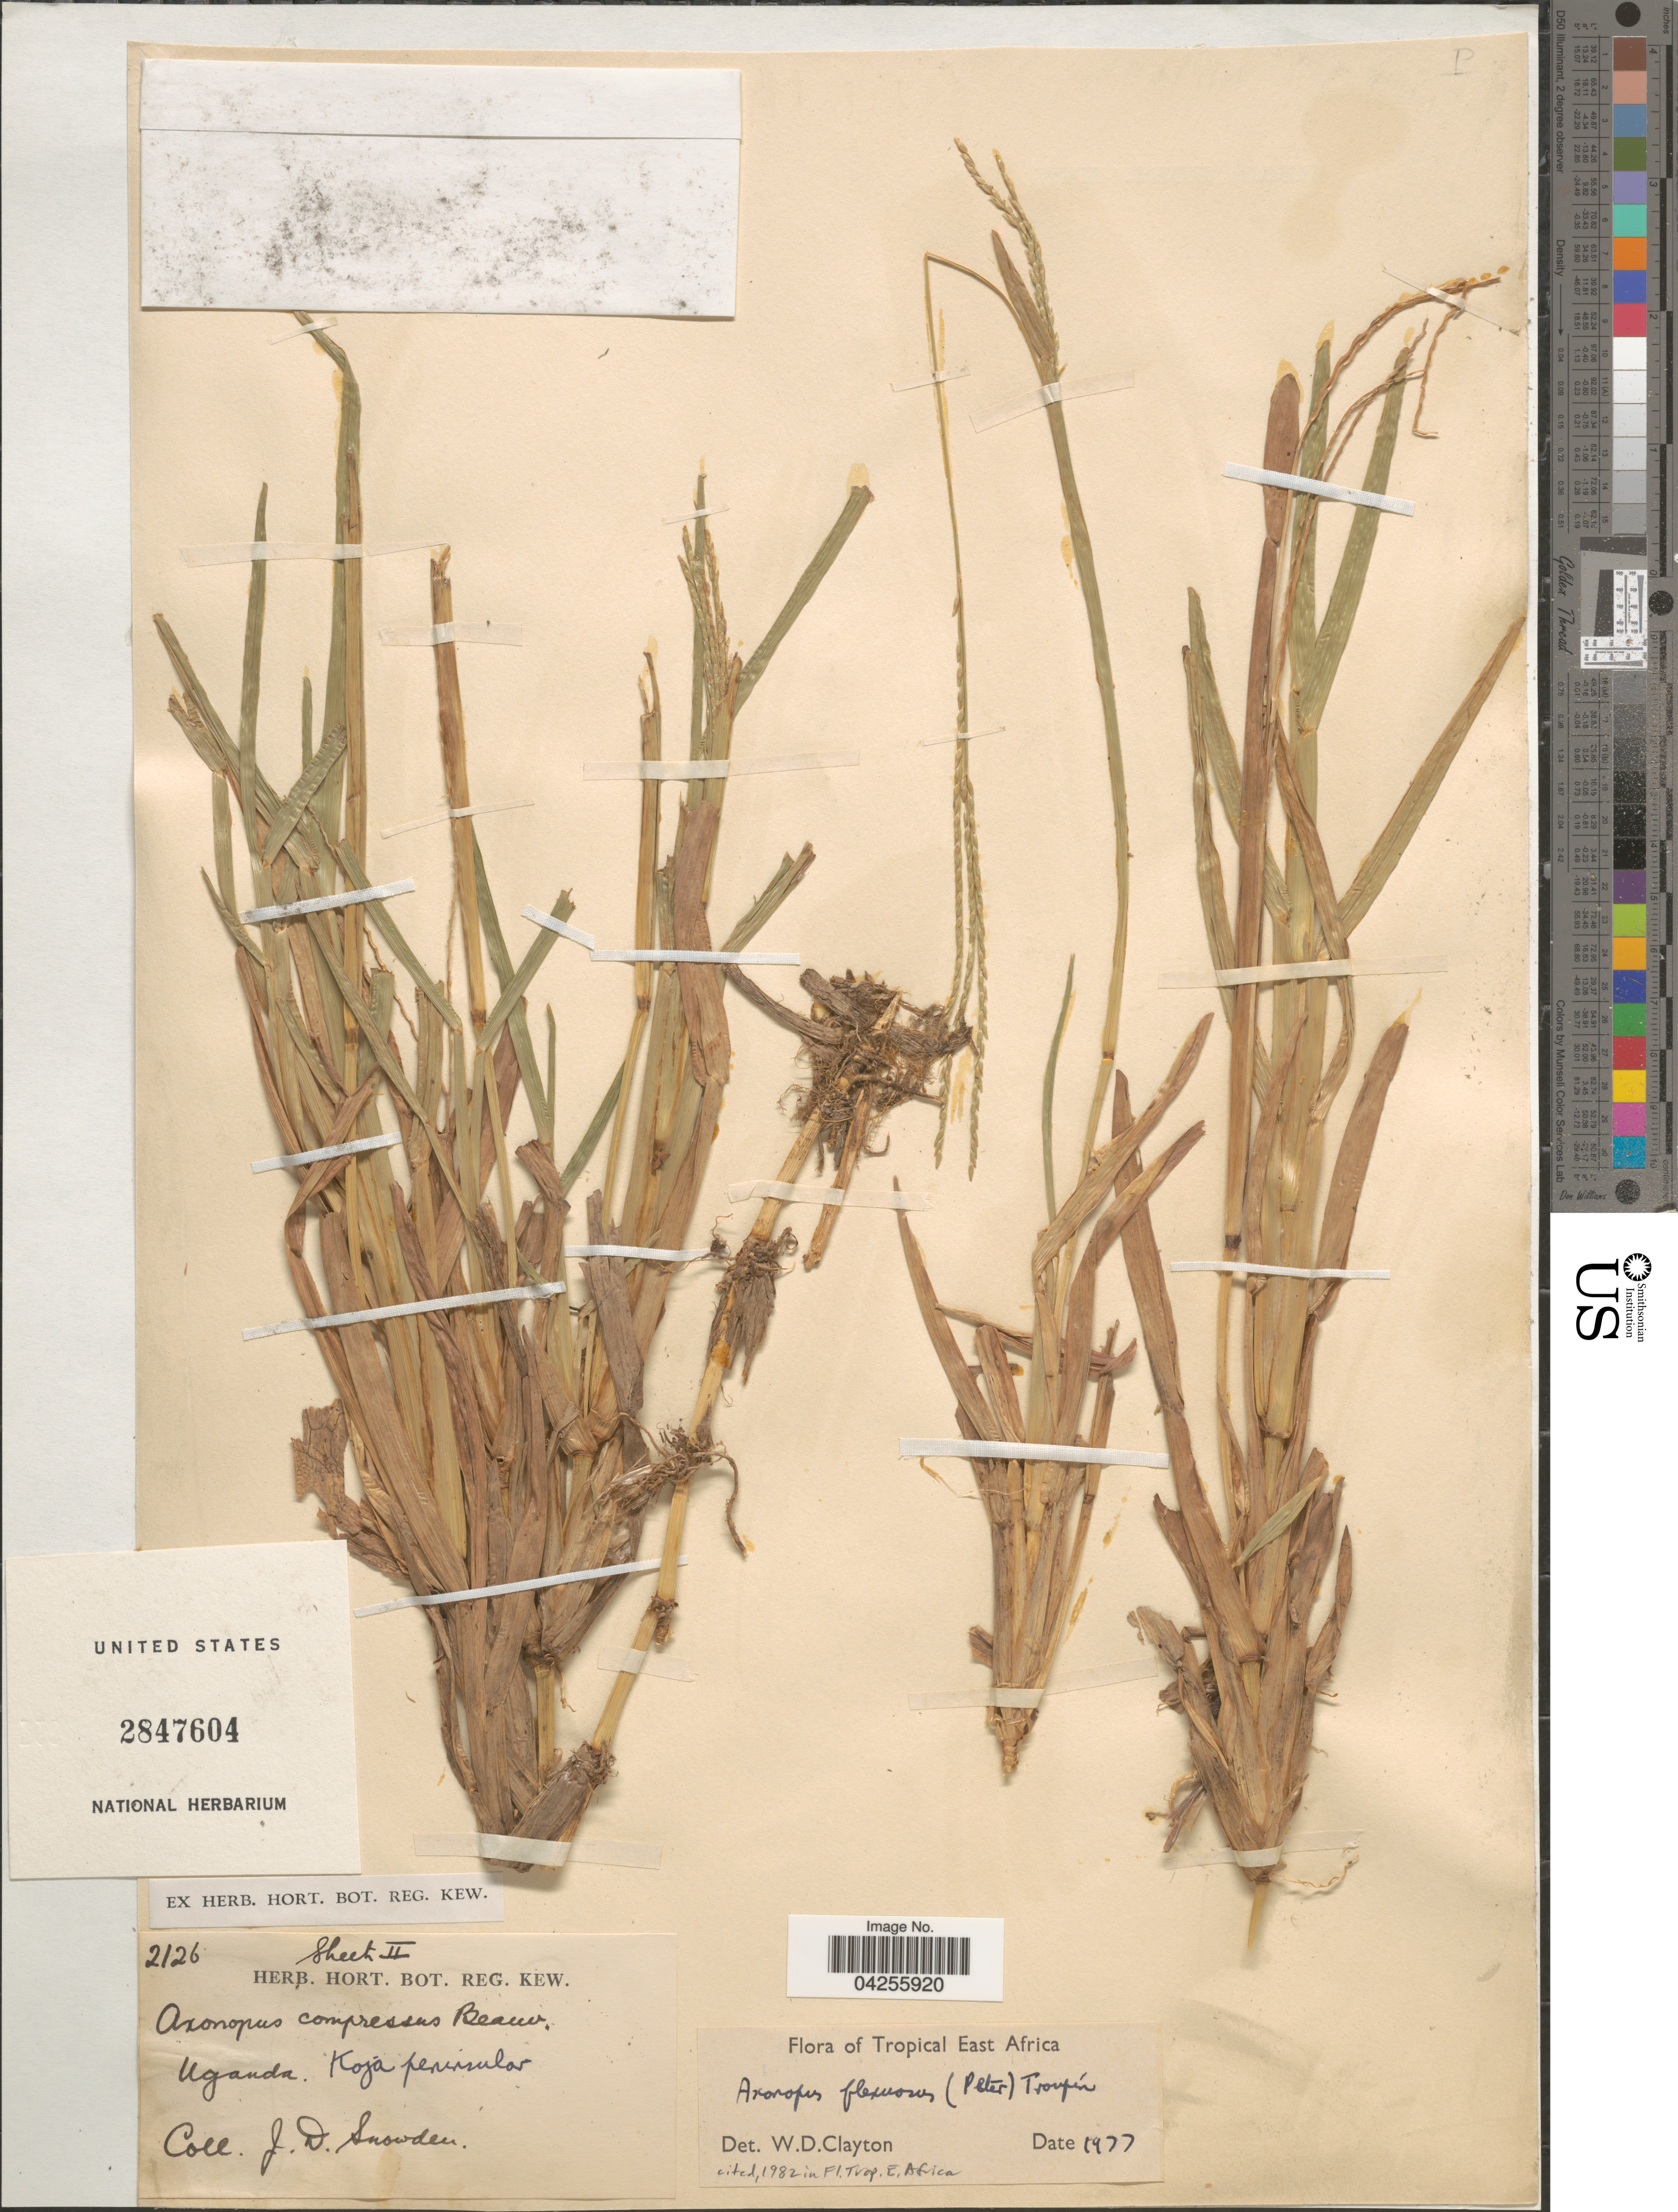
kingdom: Plantae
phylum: Tracheophyta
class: Liliopsida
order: Poales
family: Poaceae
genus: Axonopus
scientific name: Axonopus flexuosus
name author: (Peter) C. E. Hubb.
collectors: J. Snowden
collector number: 2126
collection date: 1977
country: Uganda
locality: Koja Peninsular. Tropical East Africa.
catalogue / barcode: US 2847604